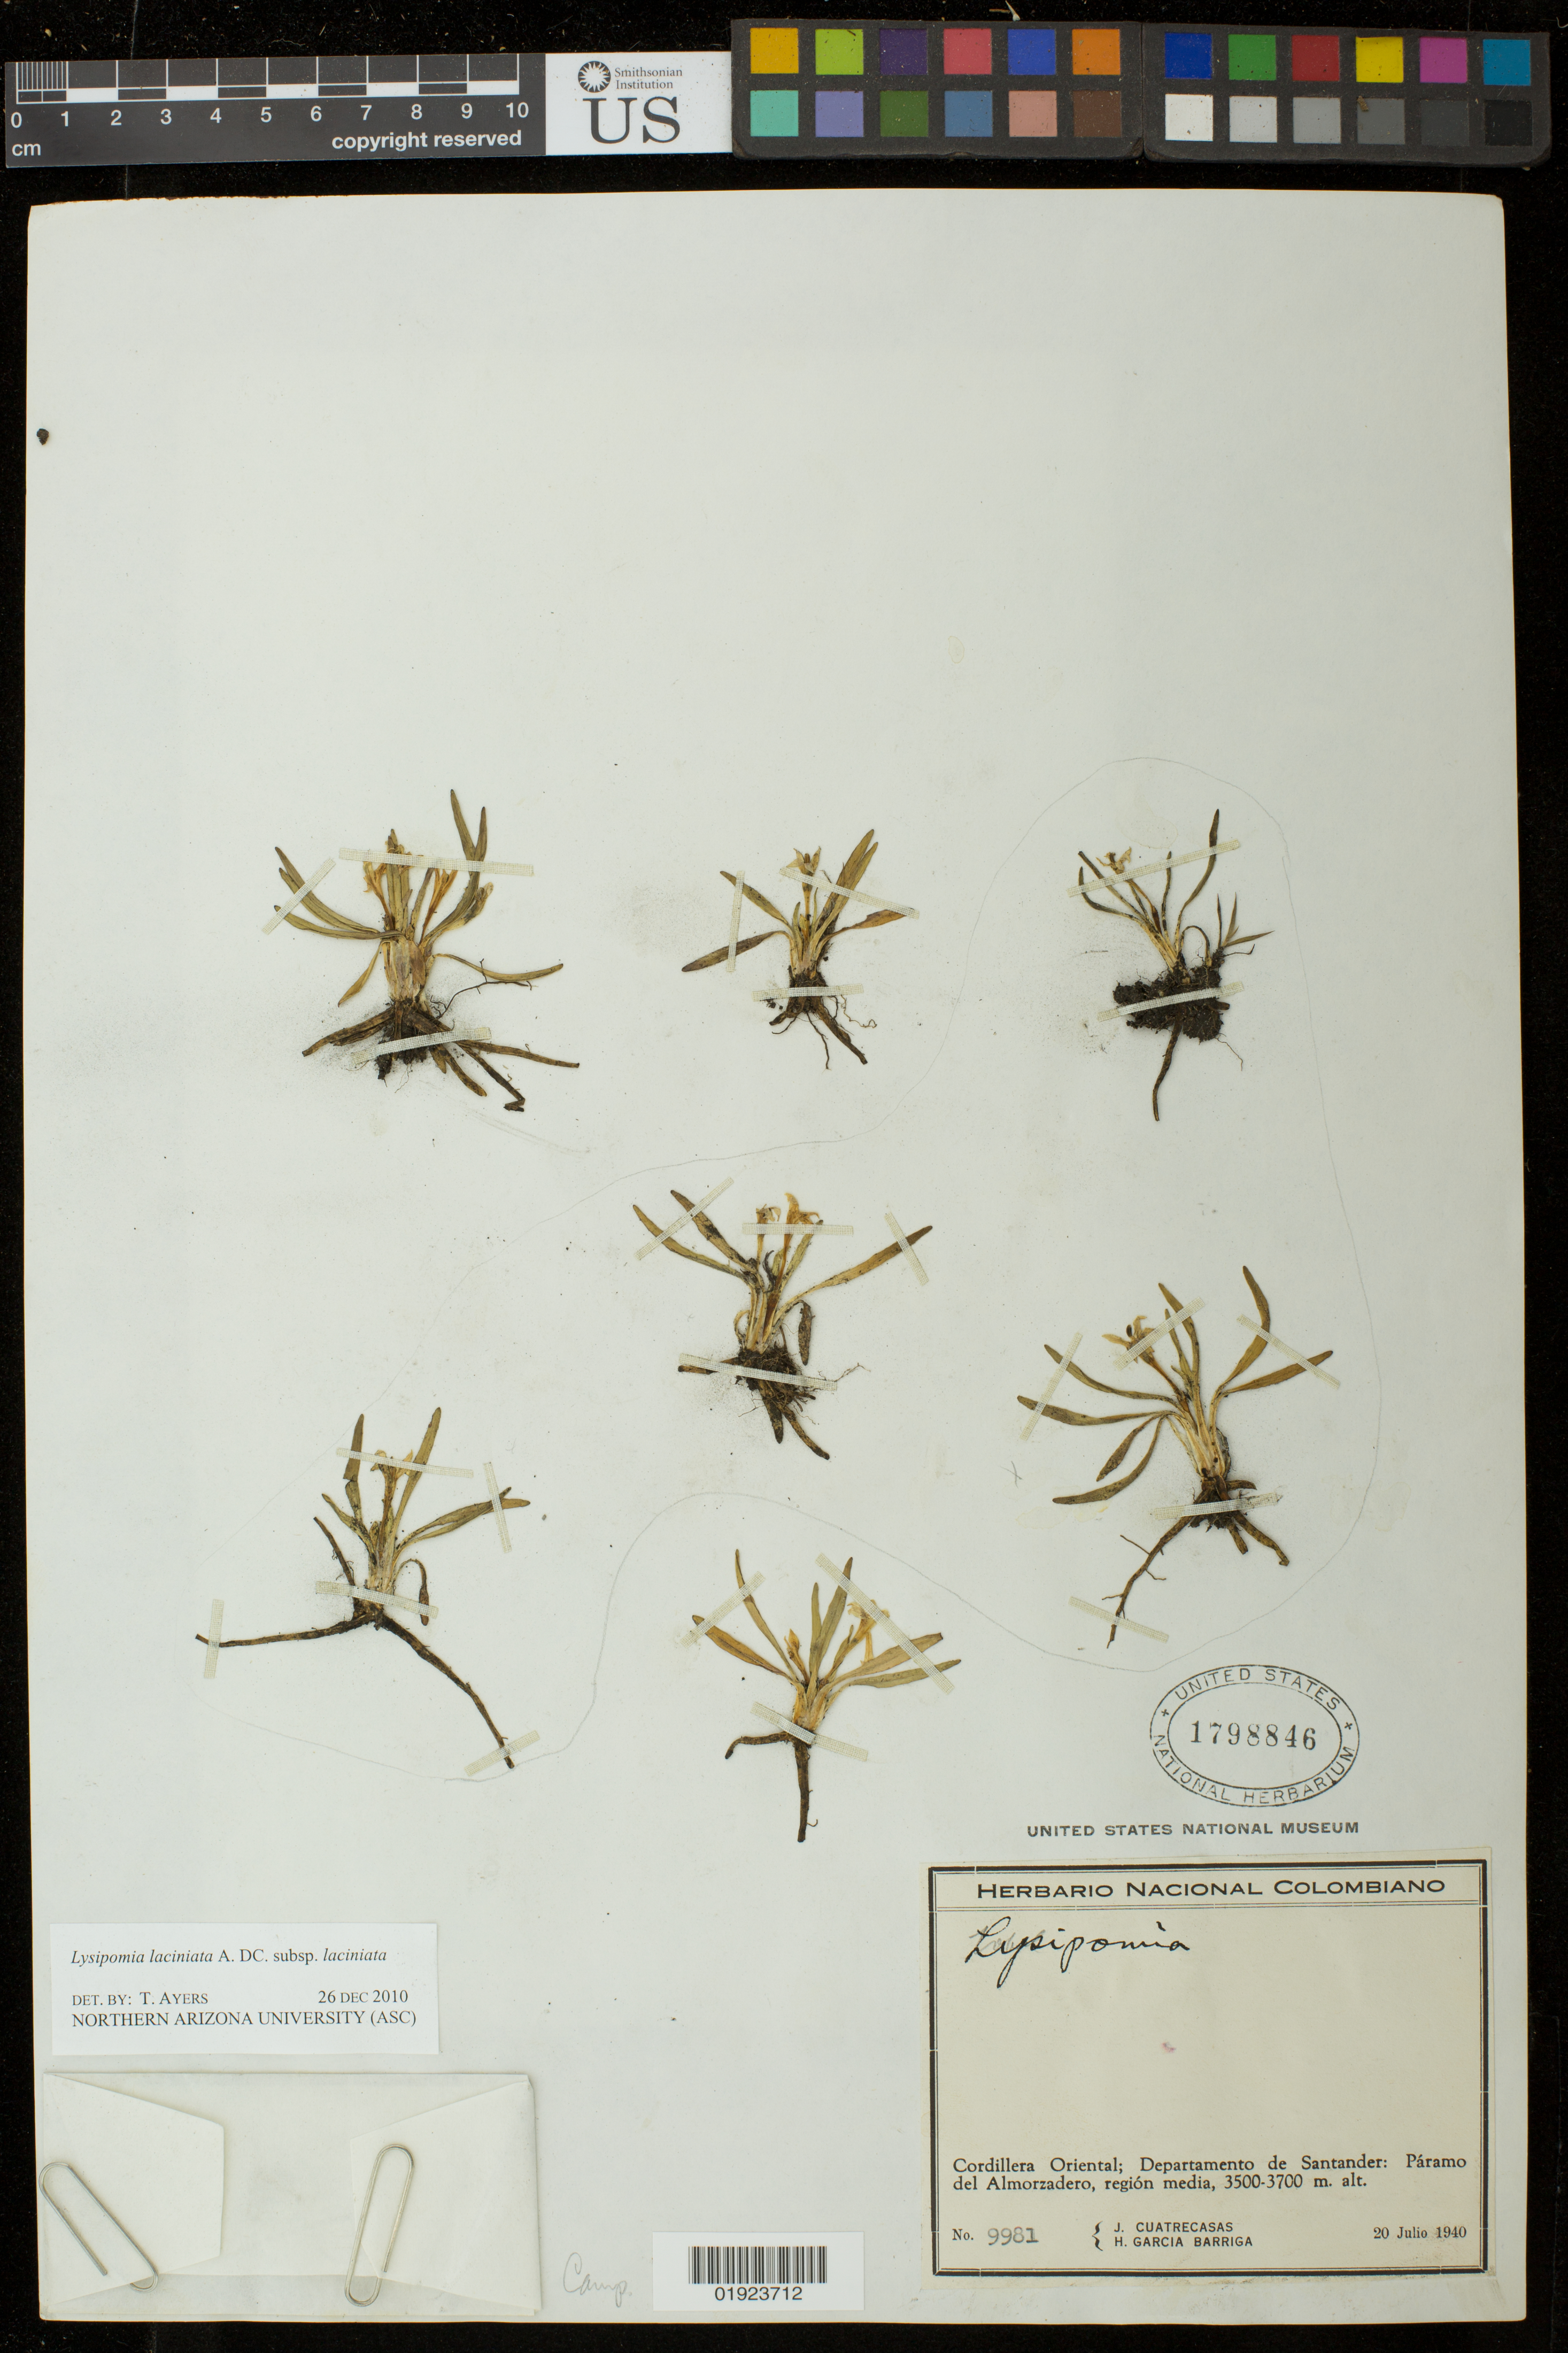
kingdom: Plantae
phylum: Tracheophyta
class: Magnoliopsida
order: Asterales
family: Campanulaceae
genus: Lysipomia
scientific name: Lysipomia laciniata subsp. laciniata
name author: A. DC.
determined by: Ayers, T.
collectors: J. Cuatrecasas & H. Garcia-Barriga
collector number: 9981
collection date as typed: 20 Julio 1940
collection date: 1940-07-20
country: Colombia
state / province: Santander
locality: Cordillera Oriental; Departamento de Santander: Paramo del Almorzadero, region media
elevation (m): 3500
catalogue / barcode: US 1798846